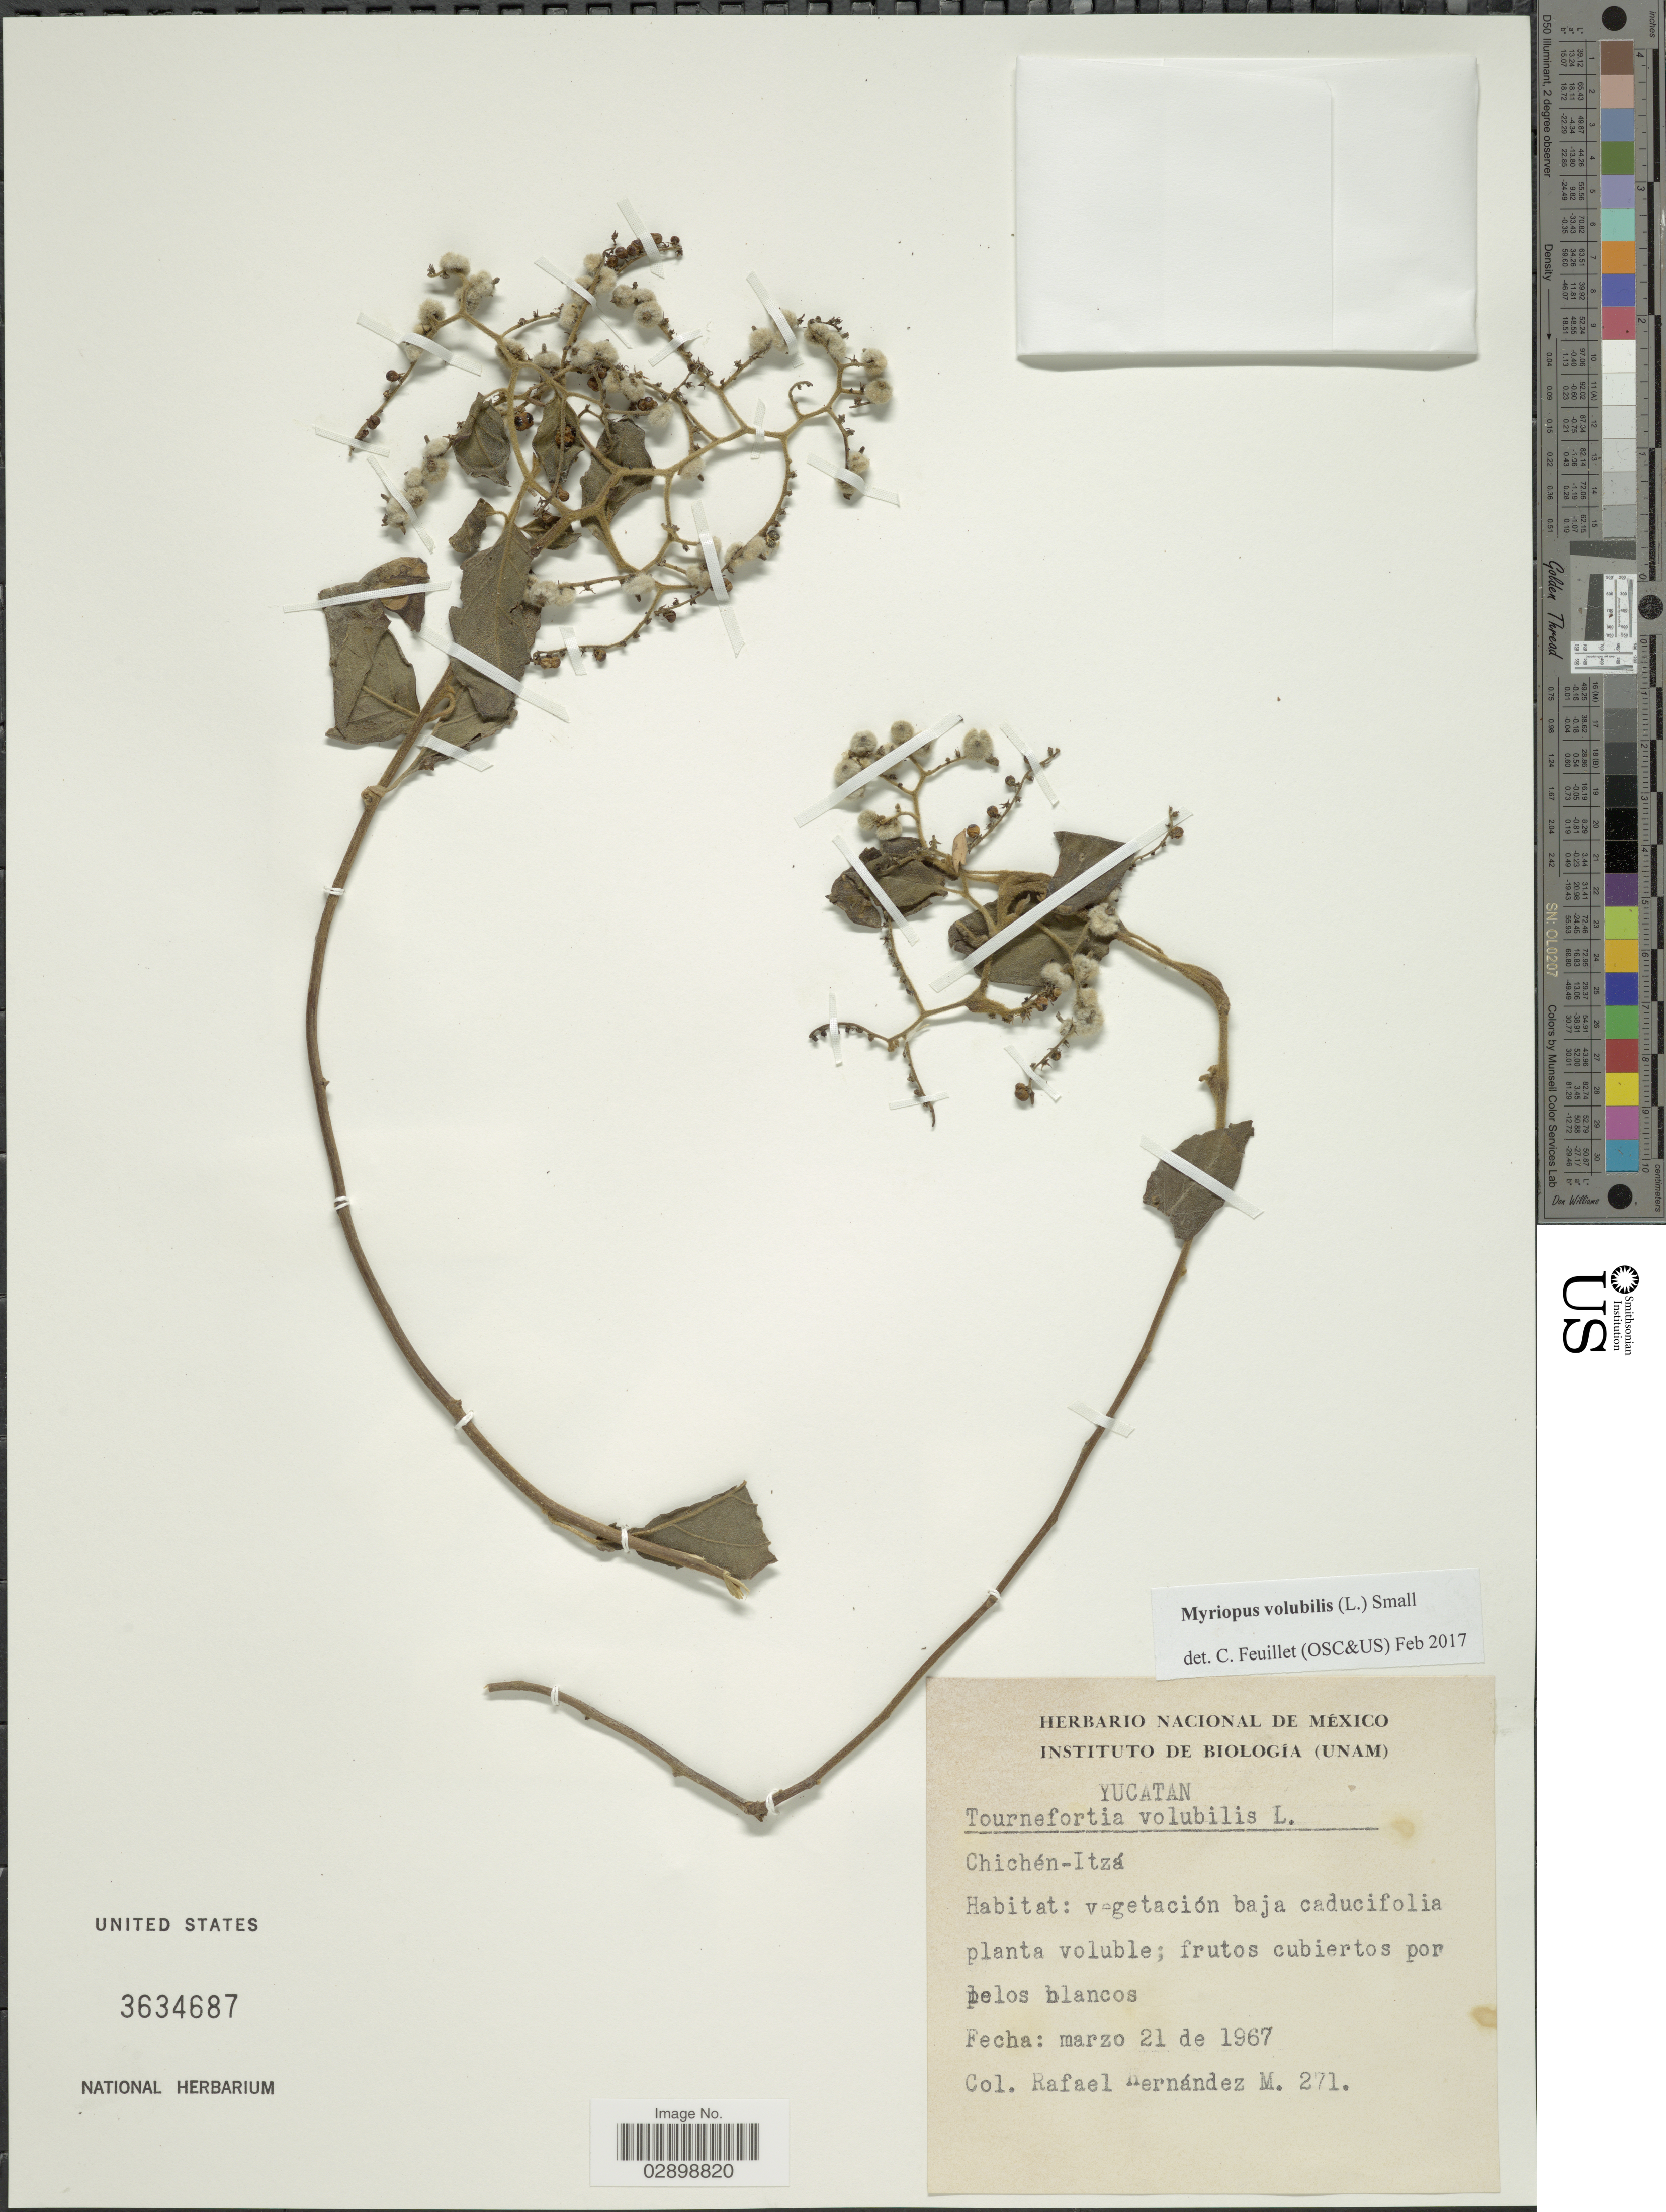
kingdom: Plantae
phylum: Tracheophyta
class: Magnoliopsida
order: Boraginales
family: Heliotropiaceae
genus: Myriopus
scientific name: Myriopus volubilis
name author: (L.) Small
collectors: R. Hernández-M.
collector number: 271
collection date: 1967-03-21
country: Mexico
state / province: Yucatán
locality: Chichén-Itzá.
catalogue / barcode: US 3634687